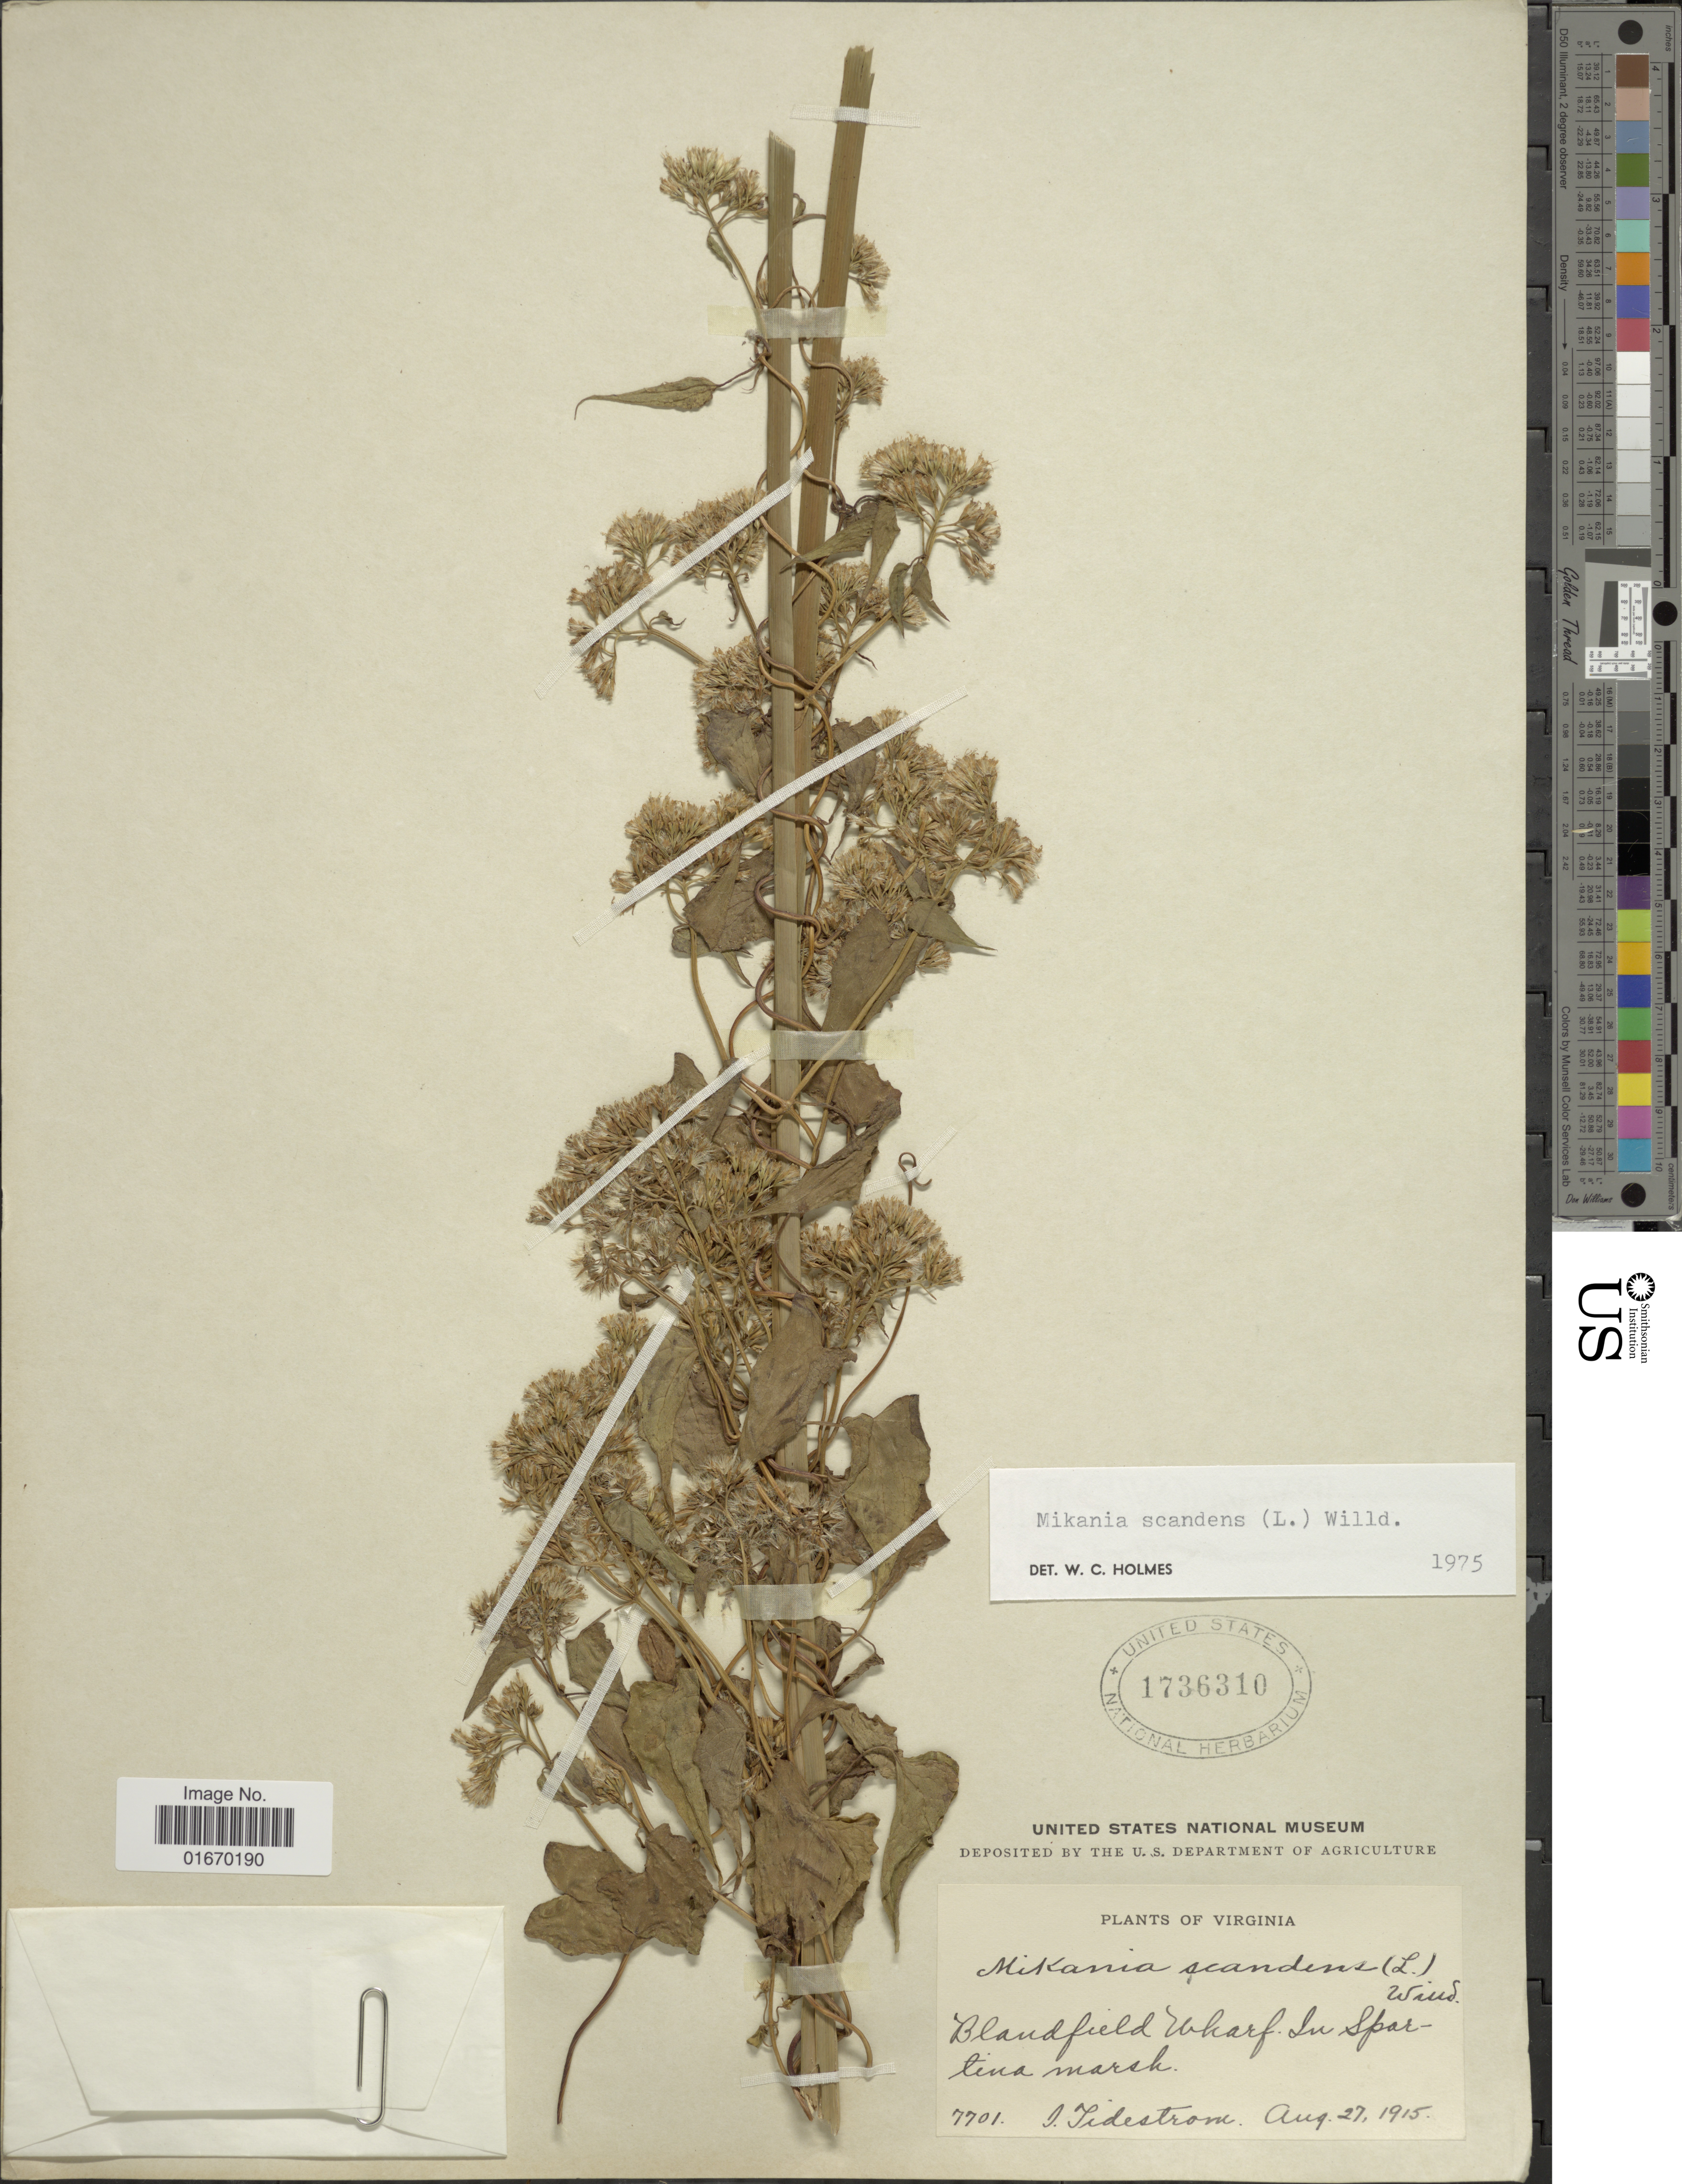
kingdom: Plantae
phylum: Tracheophyta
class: Magnoliopsida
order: Asterales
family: Asteraceae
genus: Mikania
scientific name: Mikania scandens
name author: (L.) Willd.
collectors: I. F. Tidestrom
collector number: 7701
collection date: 1915-08-27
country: United States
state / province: Virginia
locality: Blandfield Wharf. In Spartina marsh.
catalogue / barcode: US 1736310